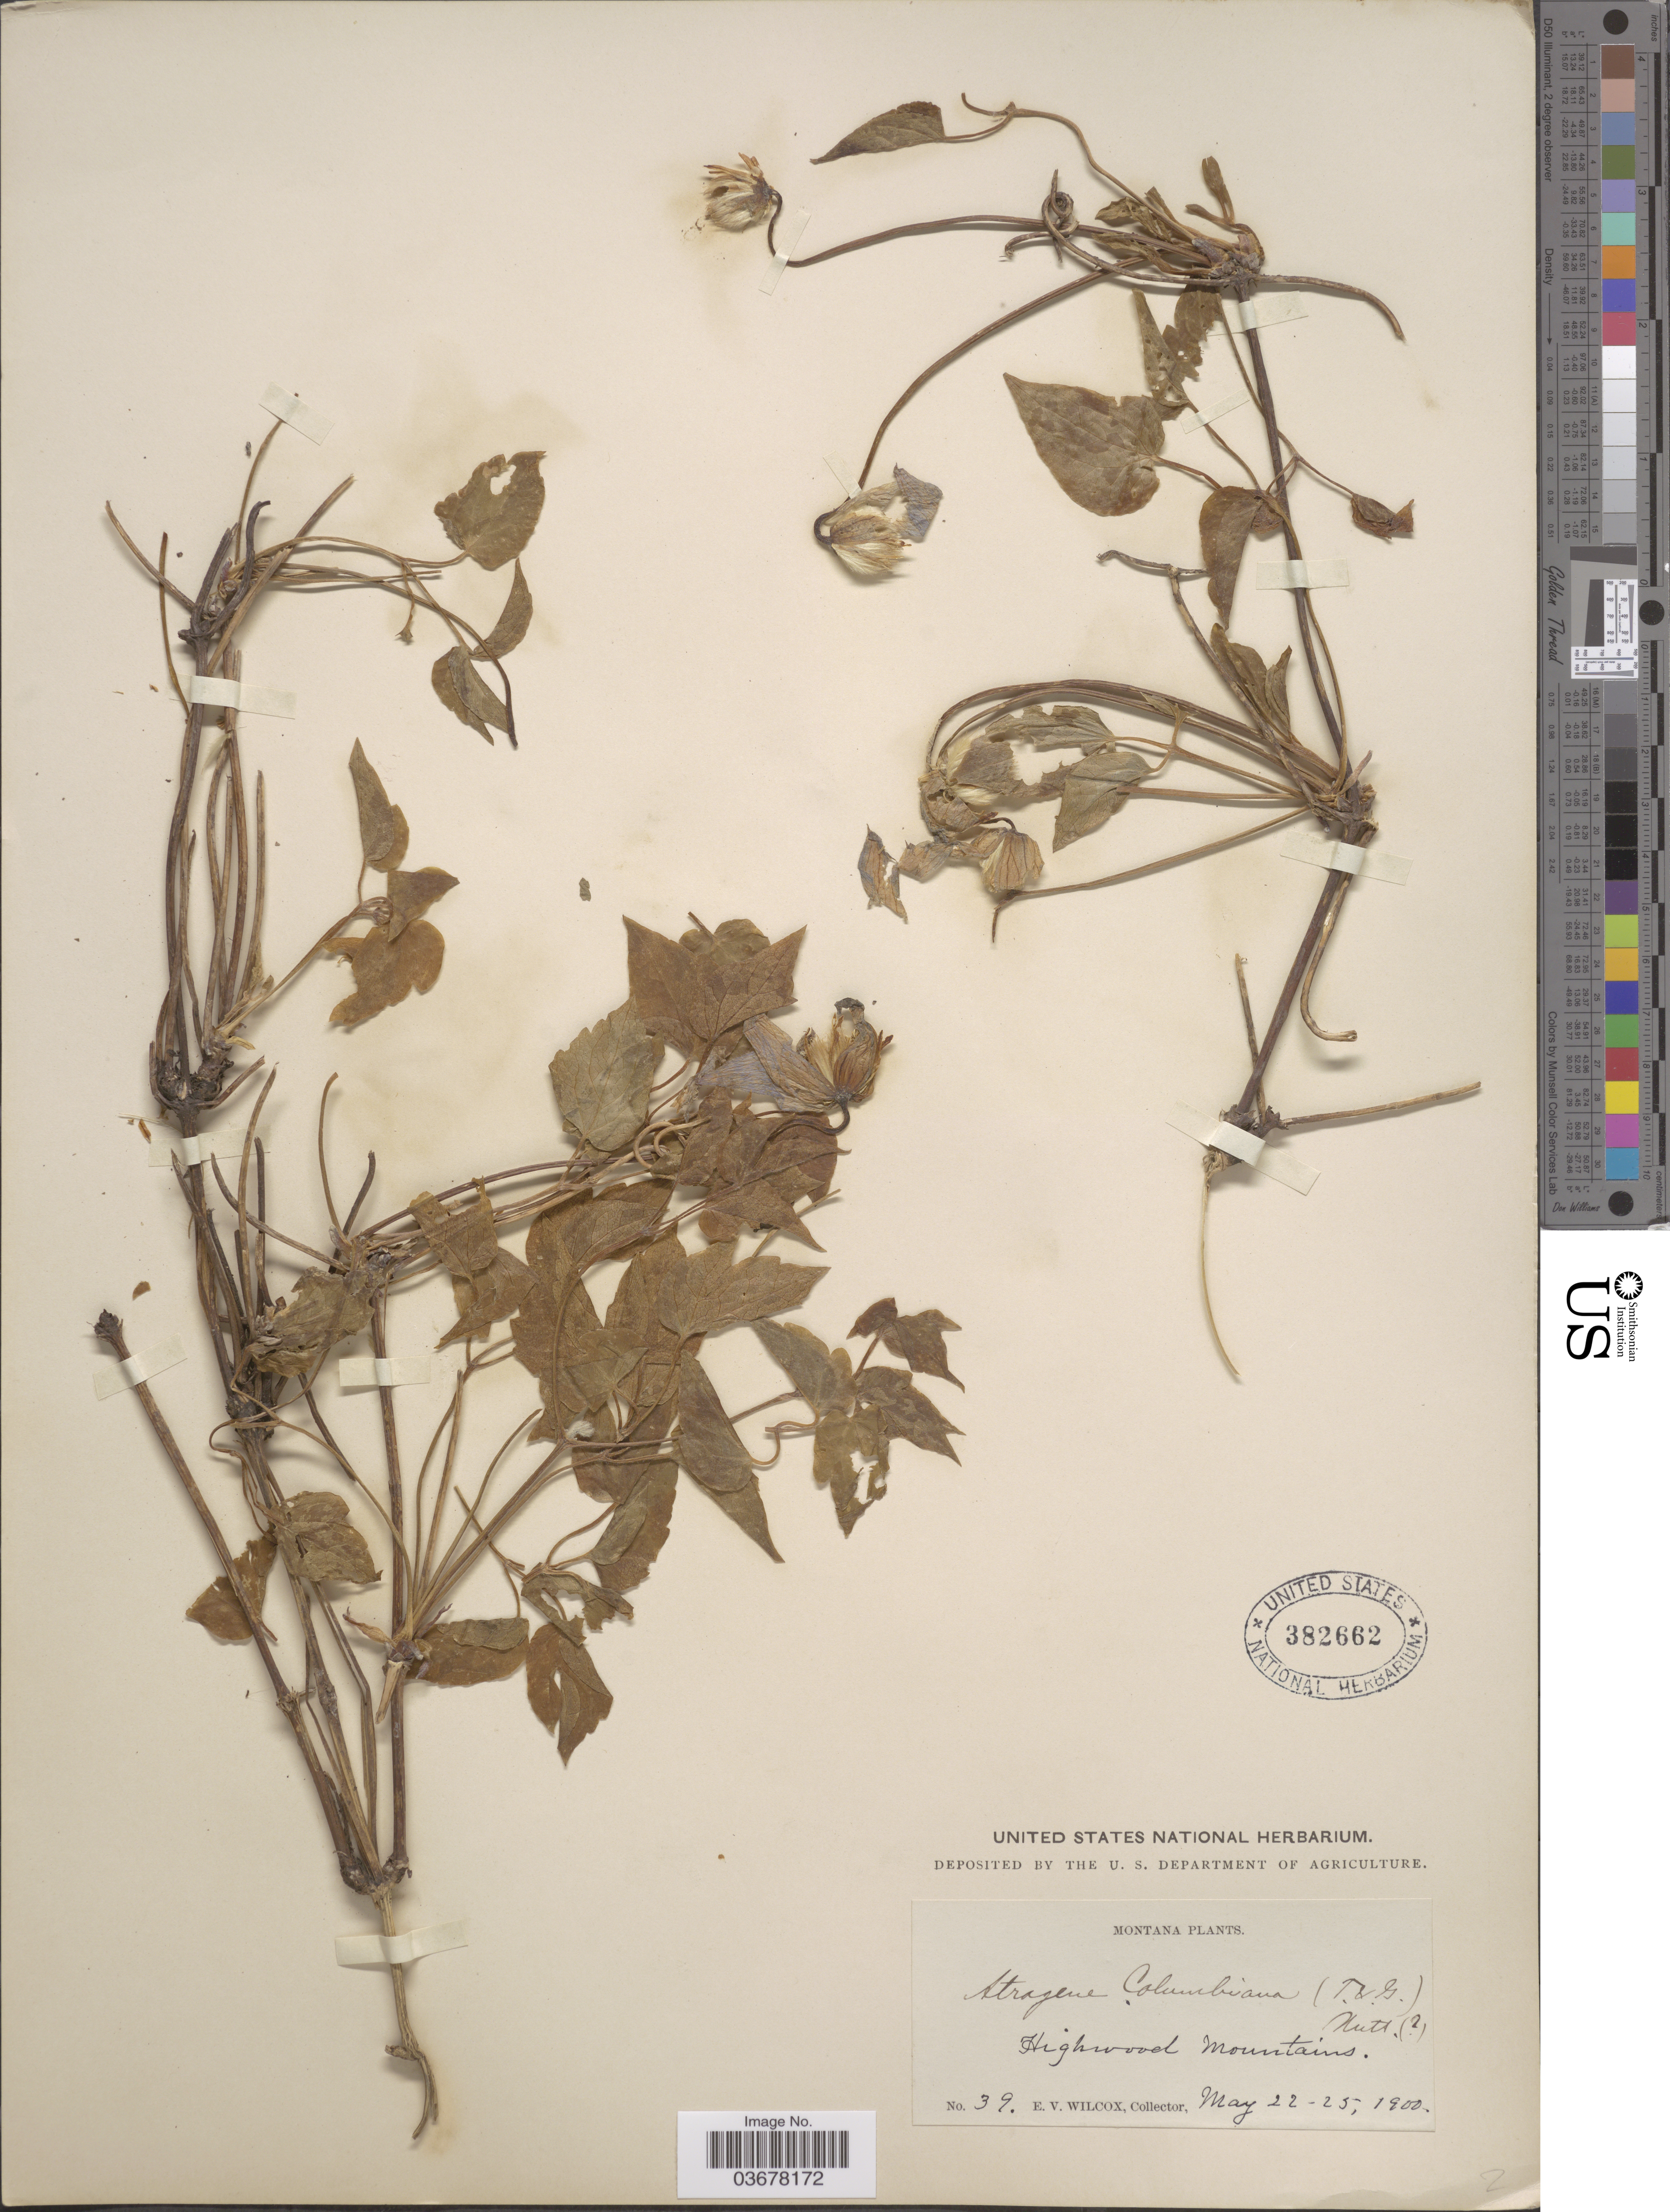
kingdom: Plantae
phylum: Tracheophyta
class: Magnoliopsida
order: Ranunculales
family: Ranunculaceae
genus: Clematis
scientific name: Clematis occidentalis var. grosseserrata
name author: (Rydb.) J.S. Pringle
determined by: Strong, M. T., (US), Smithsonian Institution - National Museum of Natural History (UNITED STATES)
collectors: E. V. Wilcox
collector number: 39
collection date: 1900-05-22/1900-05-25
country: United States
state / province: Montana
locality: Highwood Mountains.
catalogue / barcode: US 382662